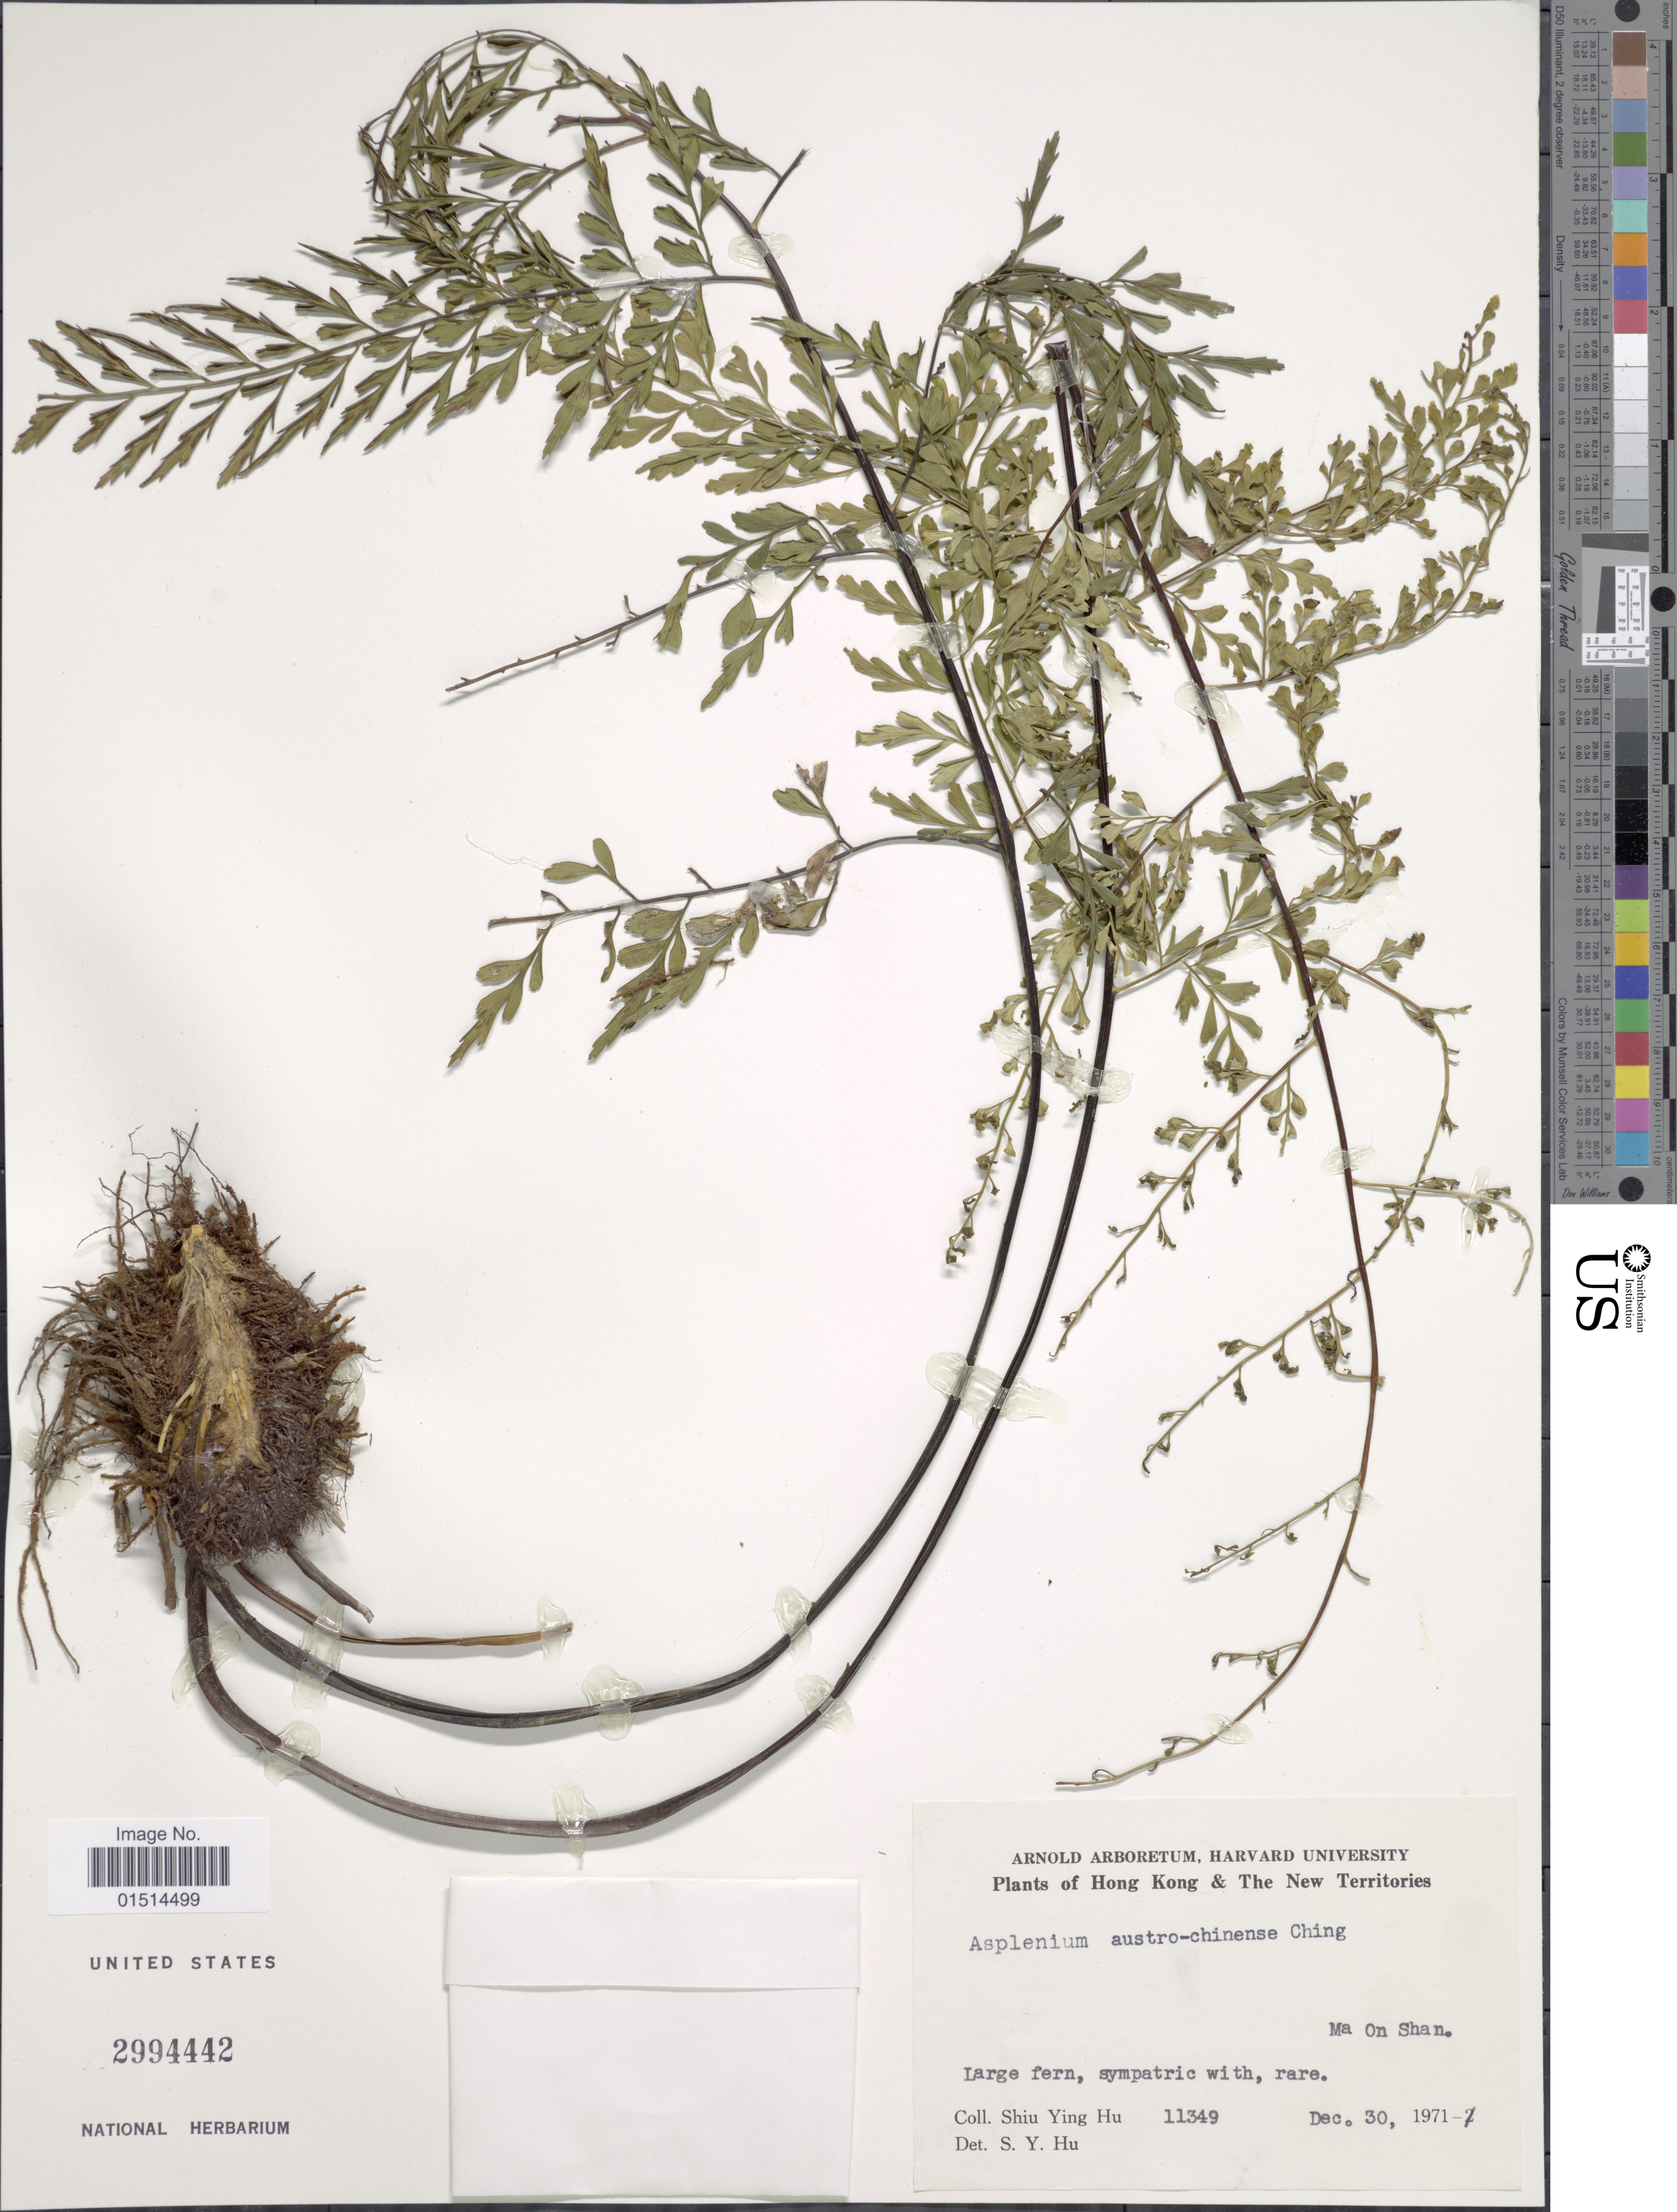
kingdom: Plantae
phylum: Tracheophyta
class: Polypodiopsida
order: Polypodiales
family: Aspleniaceae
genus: Asplenium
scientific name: Asplenium austrochinense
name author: Ching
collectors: S. Y. Hu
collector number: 11349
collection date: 1971-12-30/1977-12-30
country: China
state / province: Hong Kong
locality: Hong Kong & the New Territories, Ma on Shan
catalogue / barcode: US 2994442